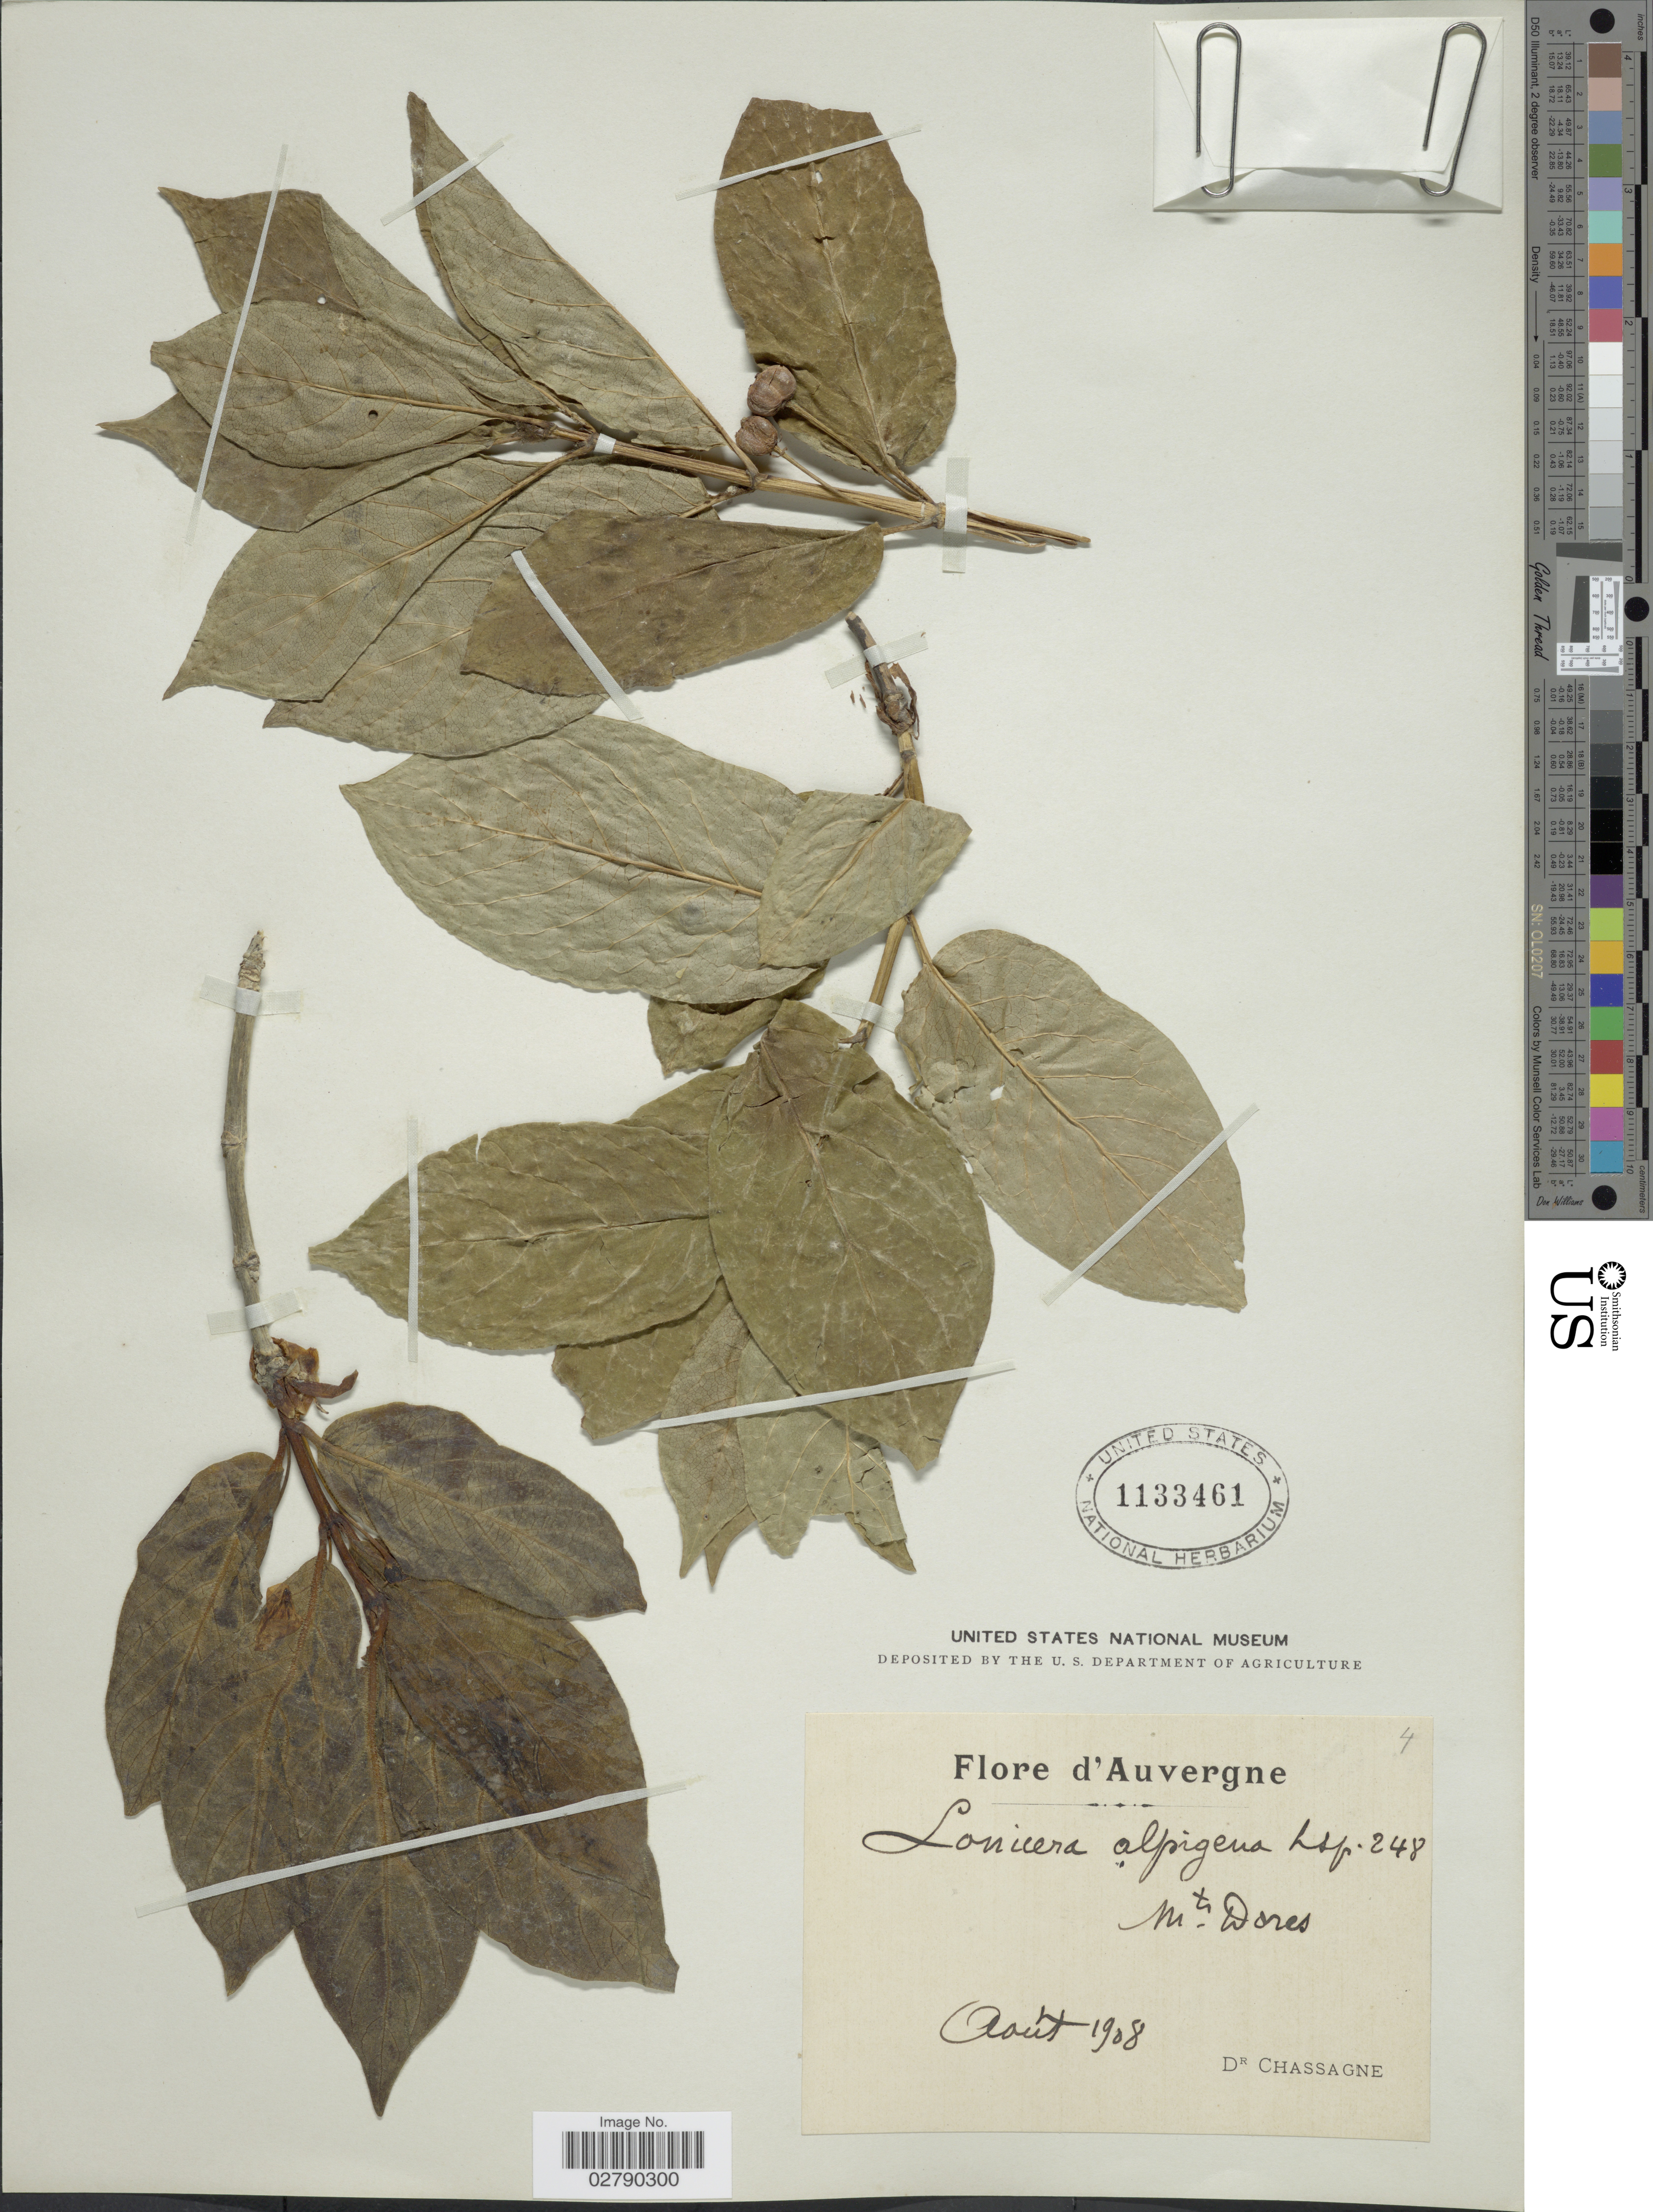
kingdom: Plantae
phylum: Tracheophyta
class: Magnoliopsida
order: Dipsacales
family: Caprifoliaceae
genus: Leycesteria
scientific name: Leycesteria alpigena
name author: L.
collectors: Chassagne, --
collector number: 4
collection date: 1908-08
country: France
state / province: Auvergne-Rhône-Alpes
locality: Mts. Dores.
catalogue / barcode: US 1133461